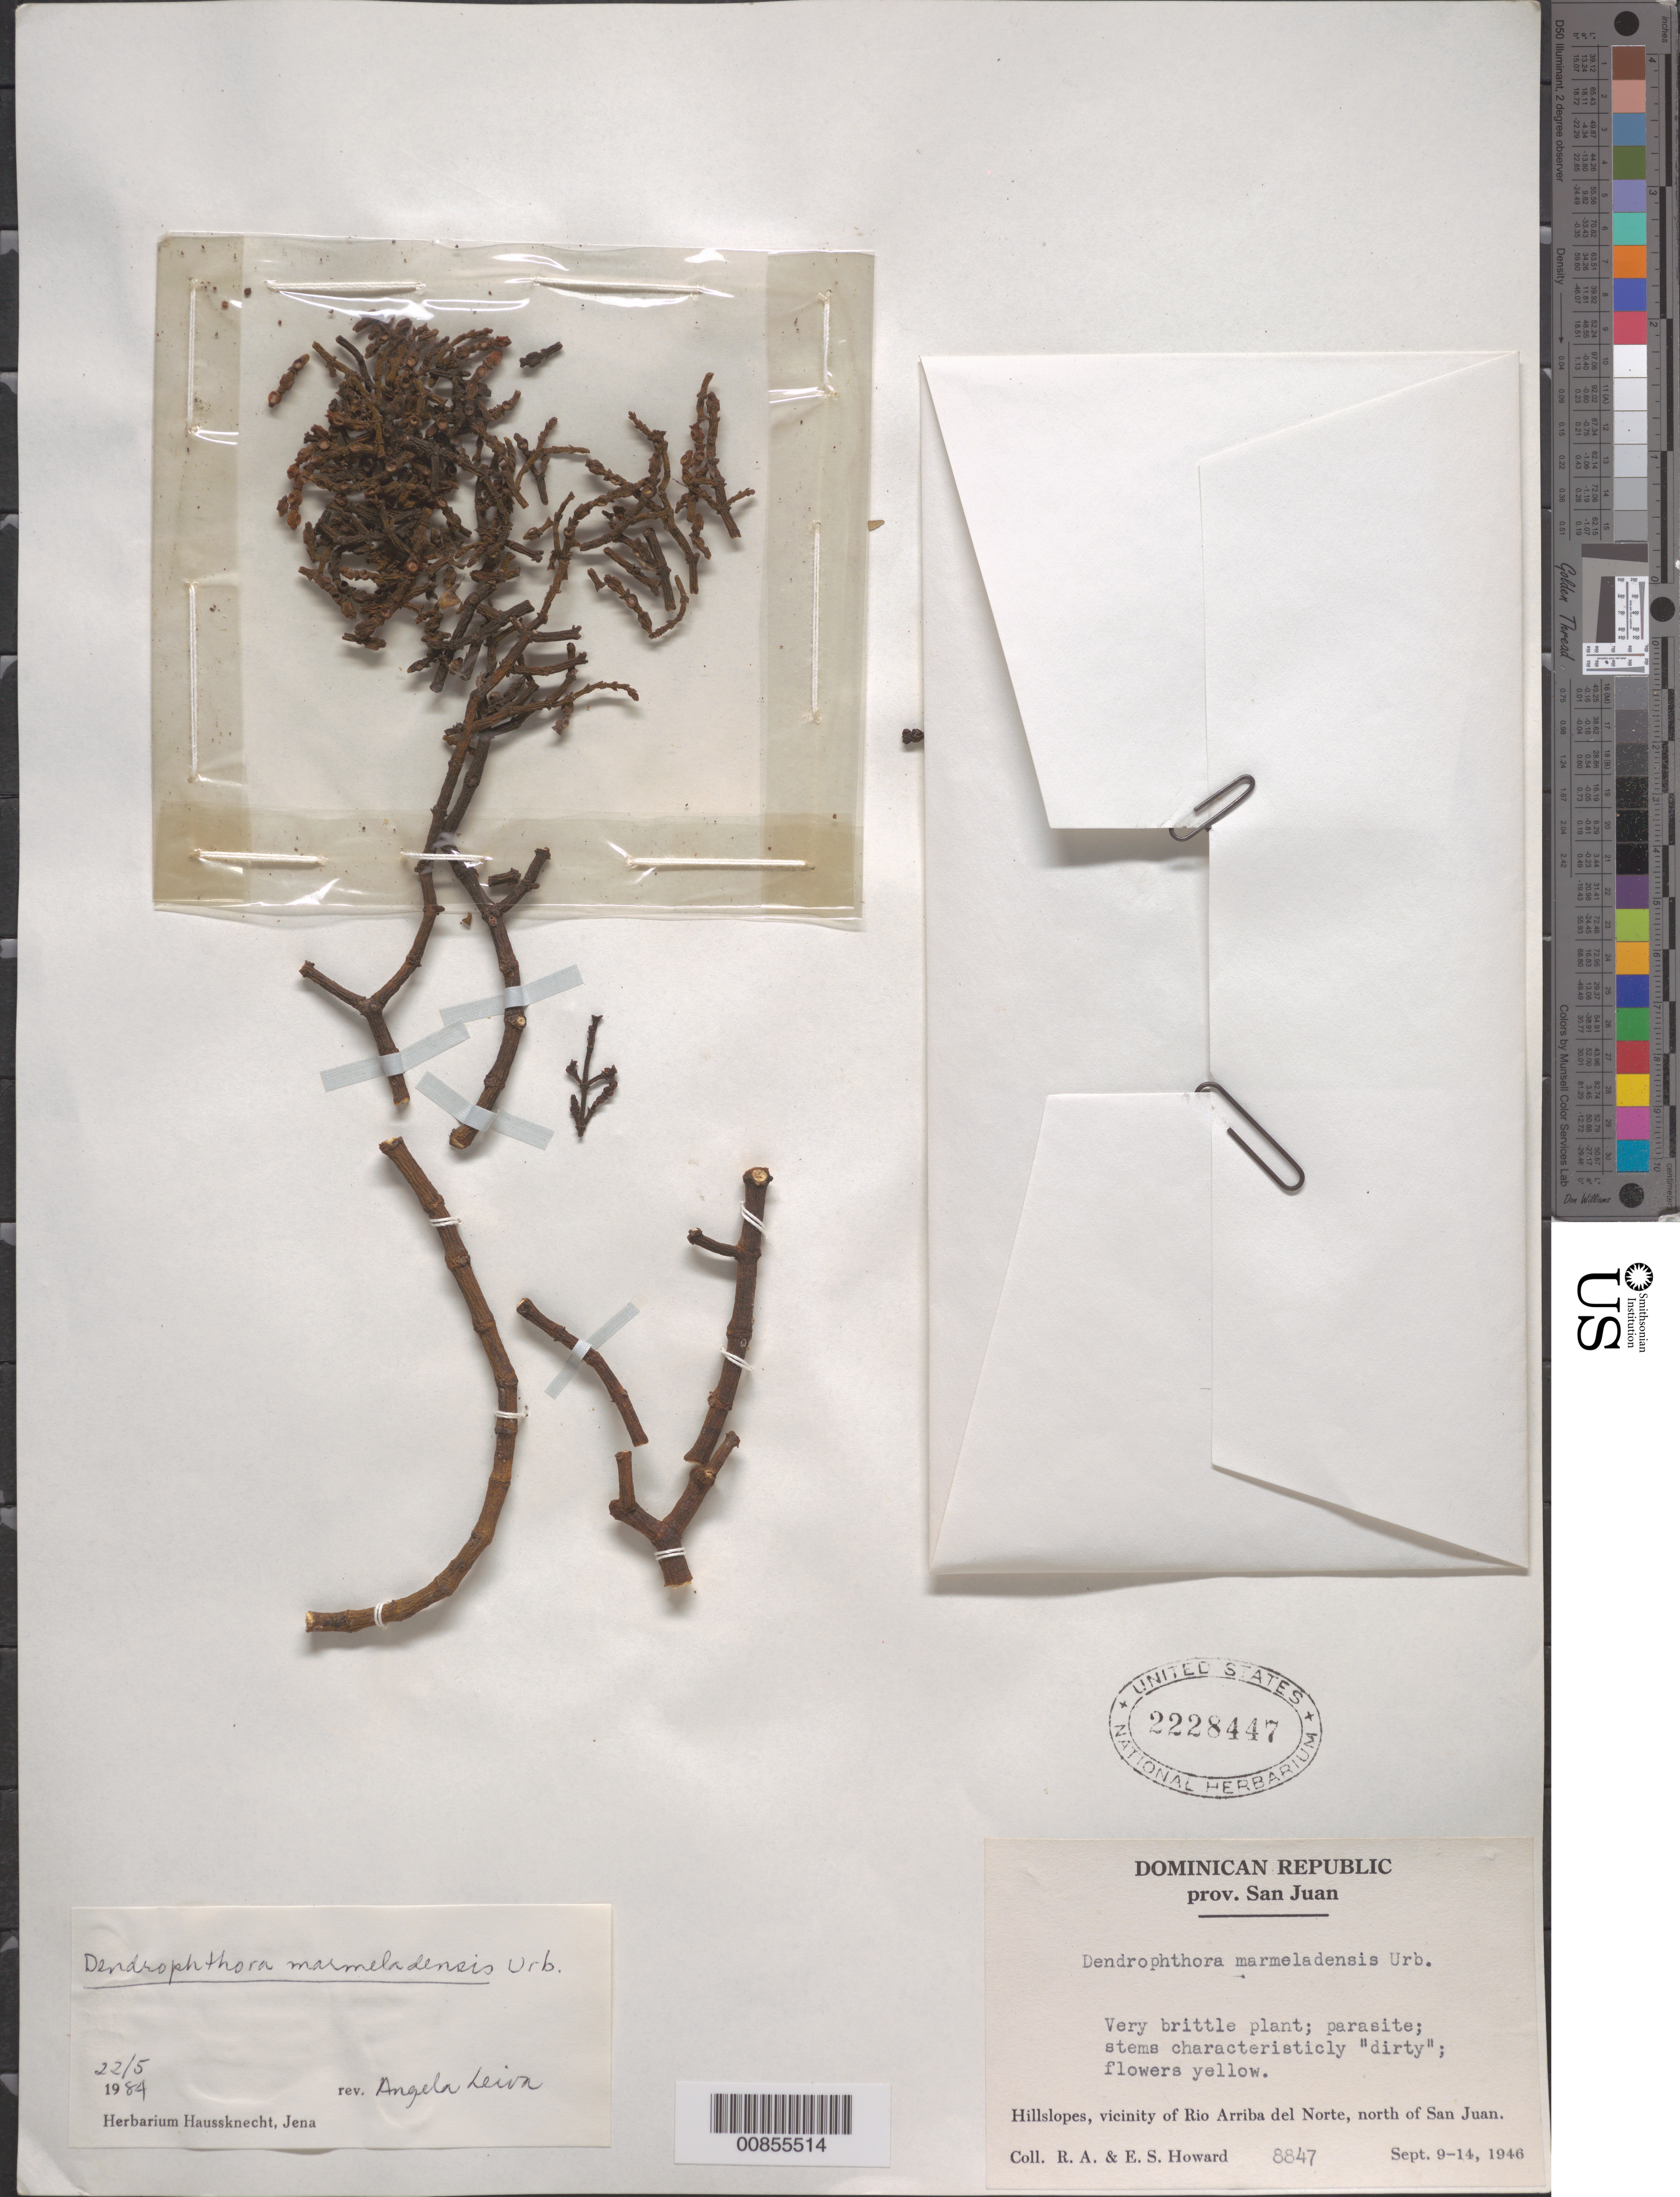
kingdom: Plantae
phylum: Tracheophyta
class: Magnoliopsida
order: Santalales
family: Viscaceae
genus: Dendrophthora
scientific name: Dendrophthora marmeladensis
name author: Urb.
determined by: Leiva, A.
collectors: R. A. Howard & E. S. Howard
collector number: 8847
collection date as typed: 09 Sep 1946 to 14 Sep 1946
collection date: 1946-09-09/1946-09-14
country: Dominican Republic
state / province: San Juan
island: Hispaniola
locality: Hillslopes, vicinity of Río Arriba del Norte, north of San Juan.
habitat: Hillslopes.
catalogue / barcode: US 2228447